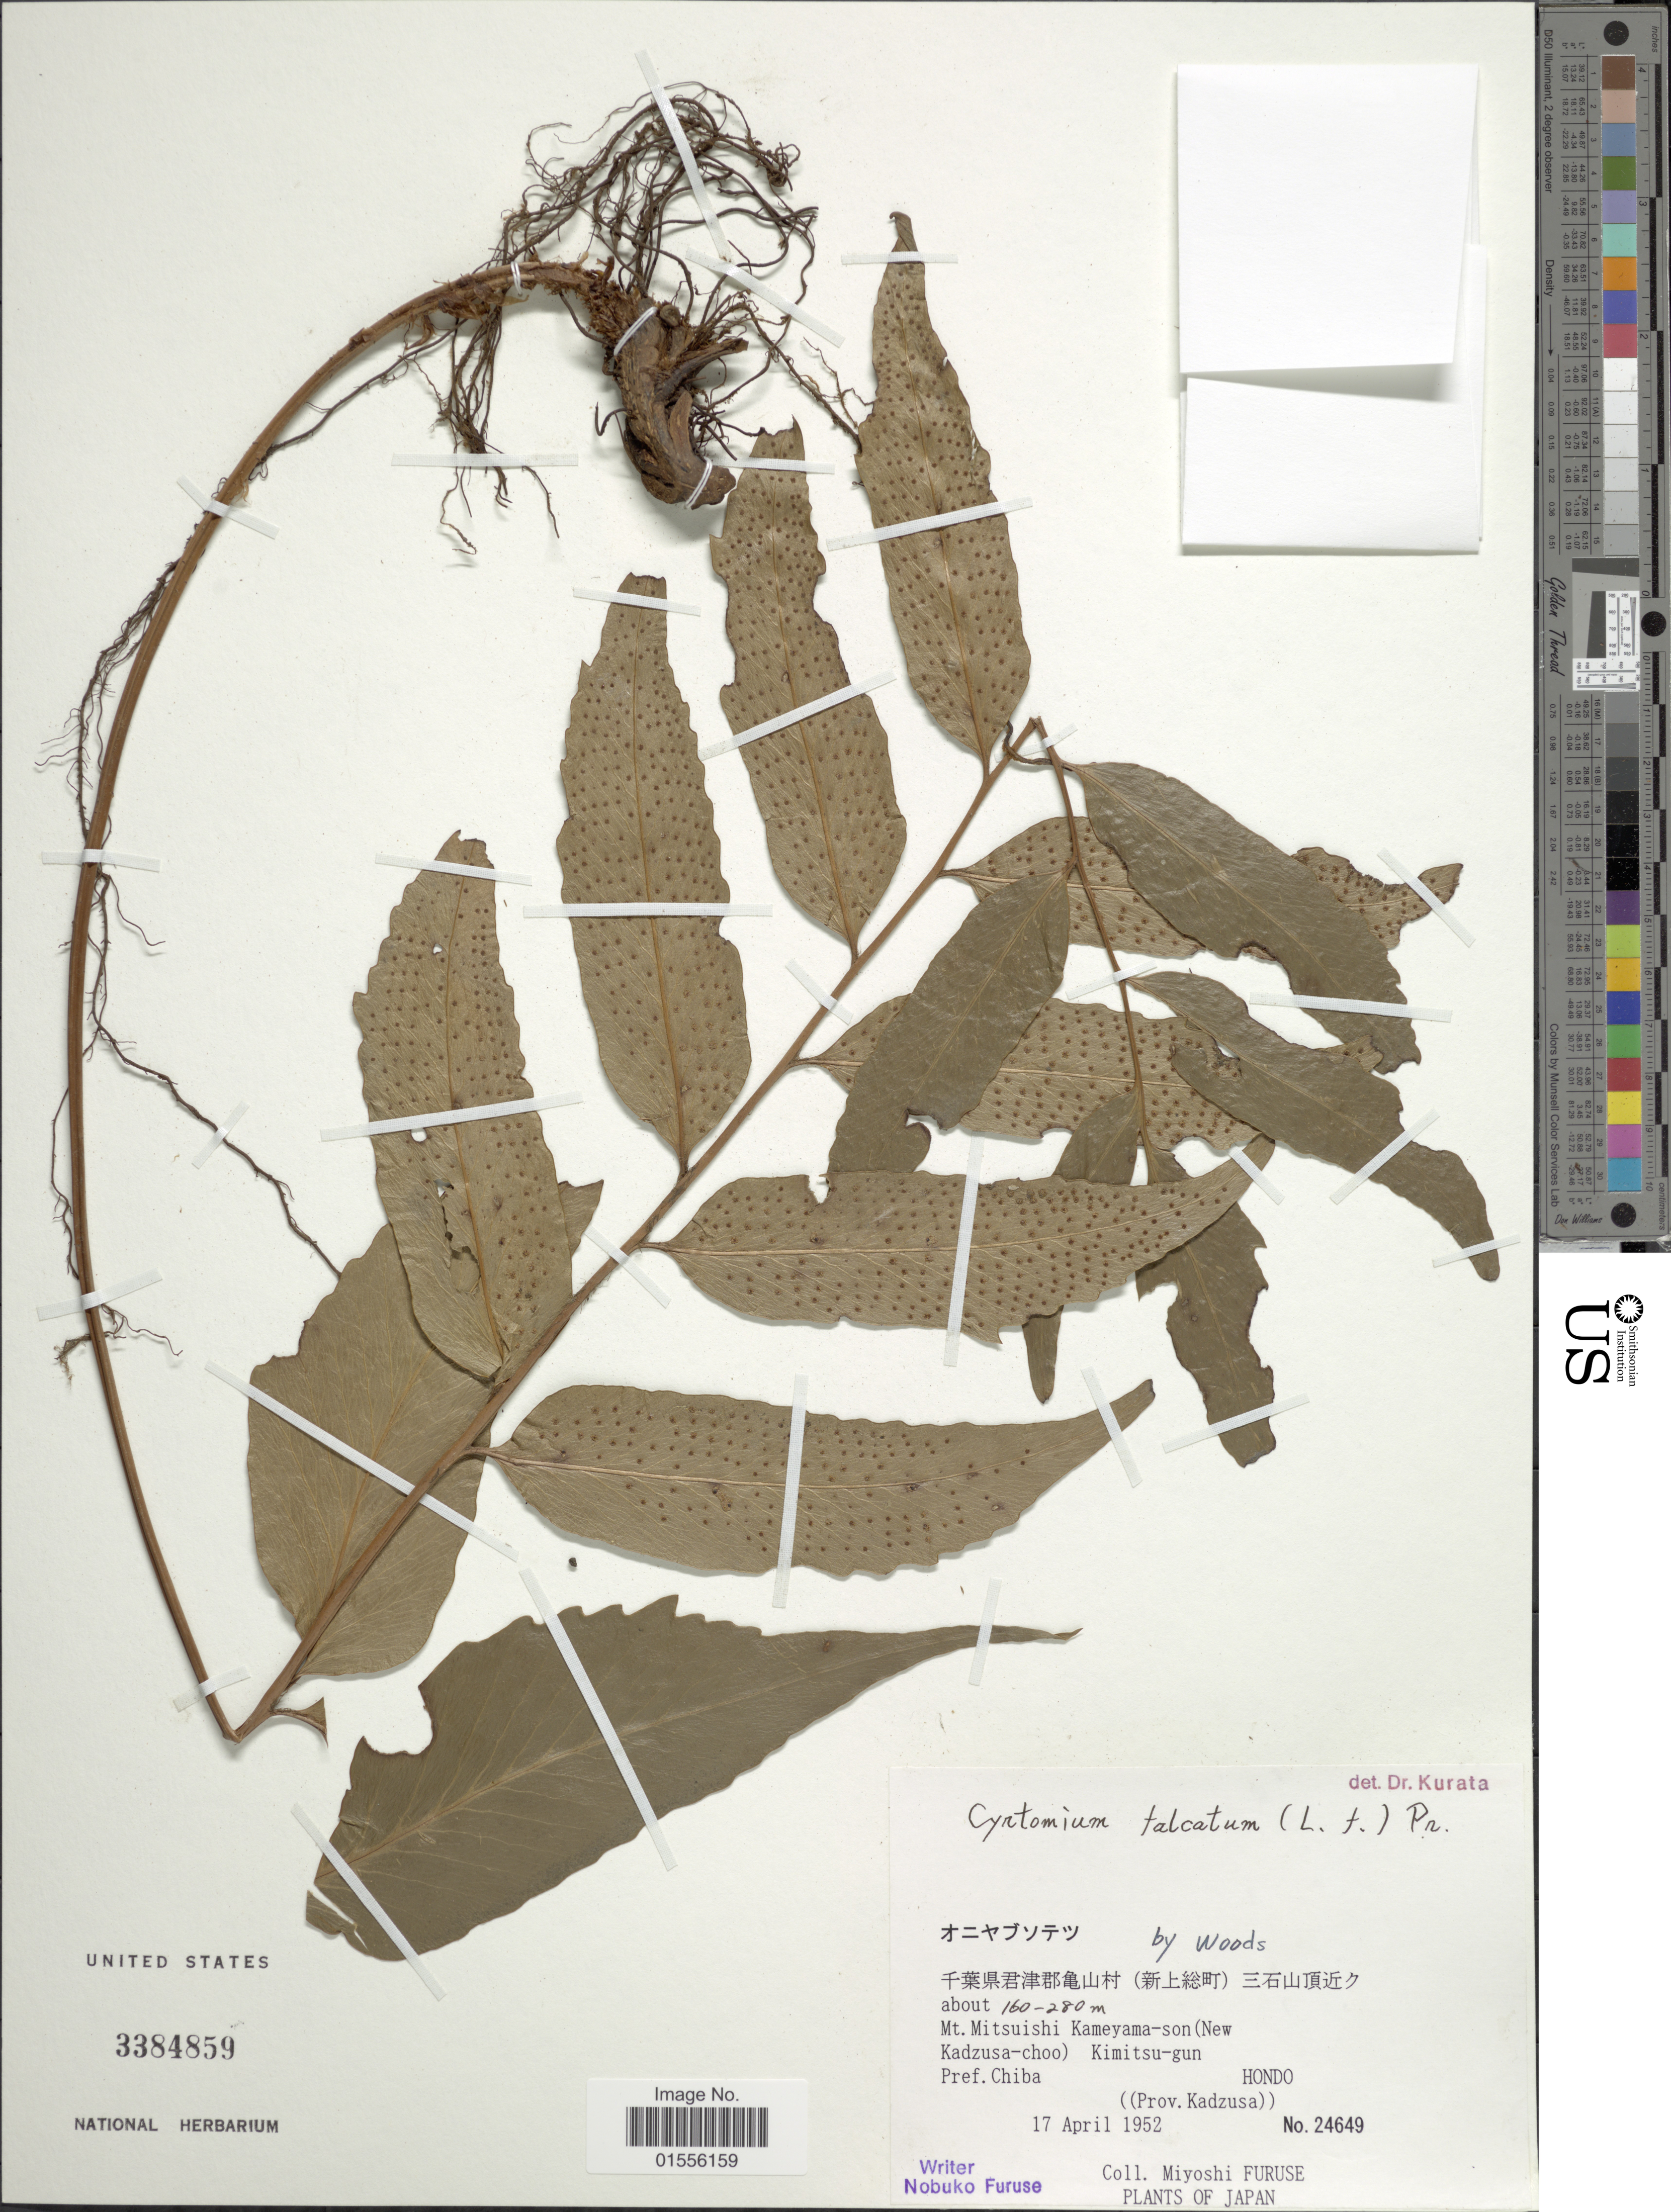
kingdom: Plantae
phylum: Tracheophyta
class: Polypodiopsida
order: Polypodiales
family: Dryopteridaceae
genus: Cyrtomium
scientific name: Cyrtomium falcatum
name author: (L. f.) C. Presl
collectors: M. Furuse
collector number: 24649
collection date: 1952-04-17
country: Japan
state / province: Tiba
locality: Mt. Mitsuishi, Kameyama-son (New Kadzusa-choo) Kimitsu-gun, Pref. Chiba, Hondo, ((Prov. Kadzusa))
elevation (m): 160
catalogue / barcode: US 3384859